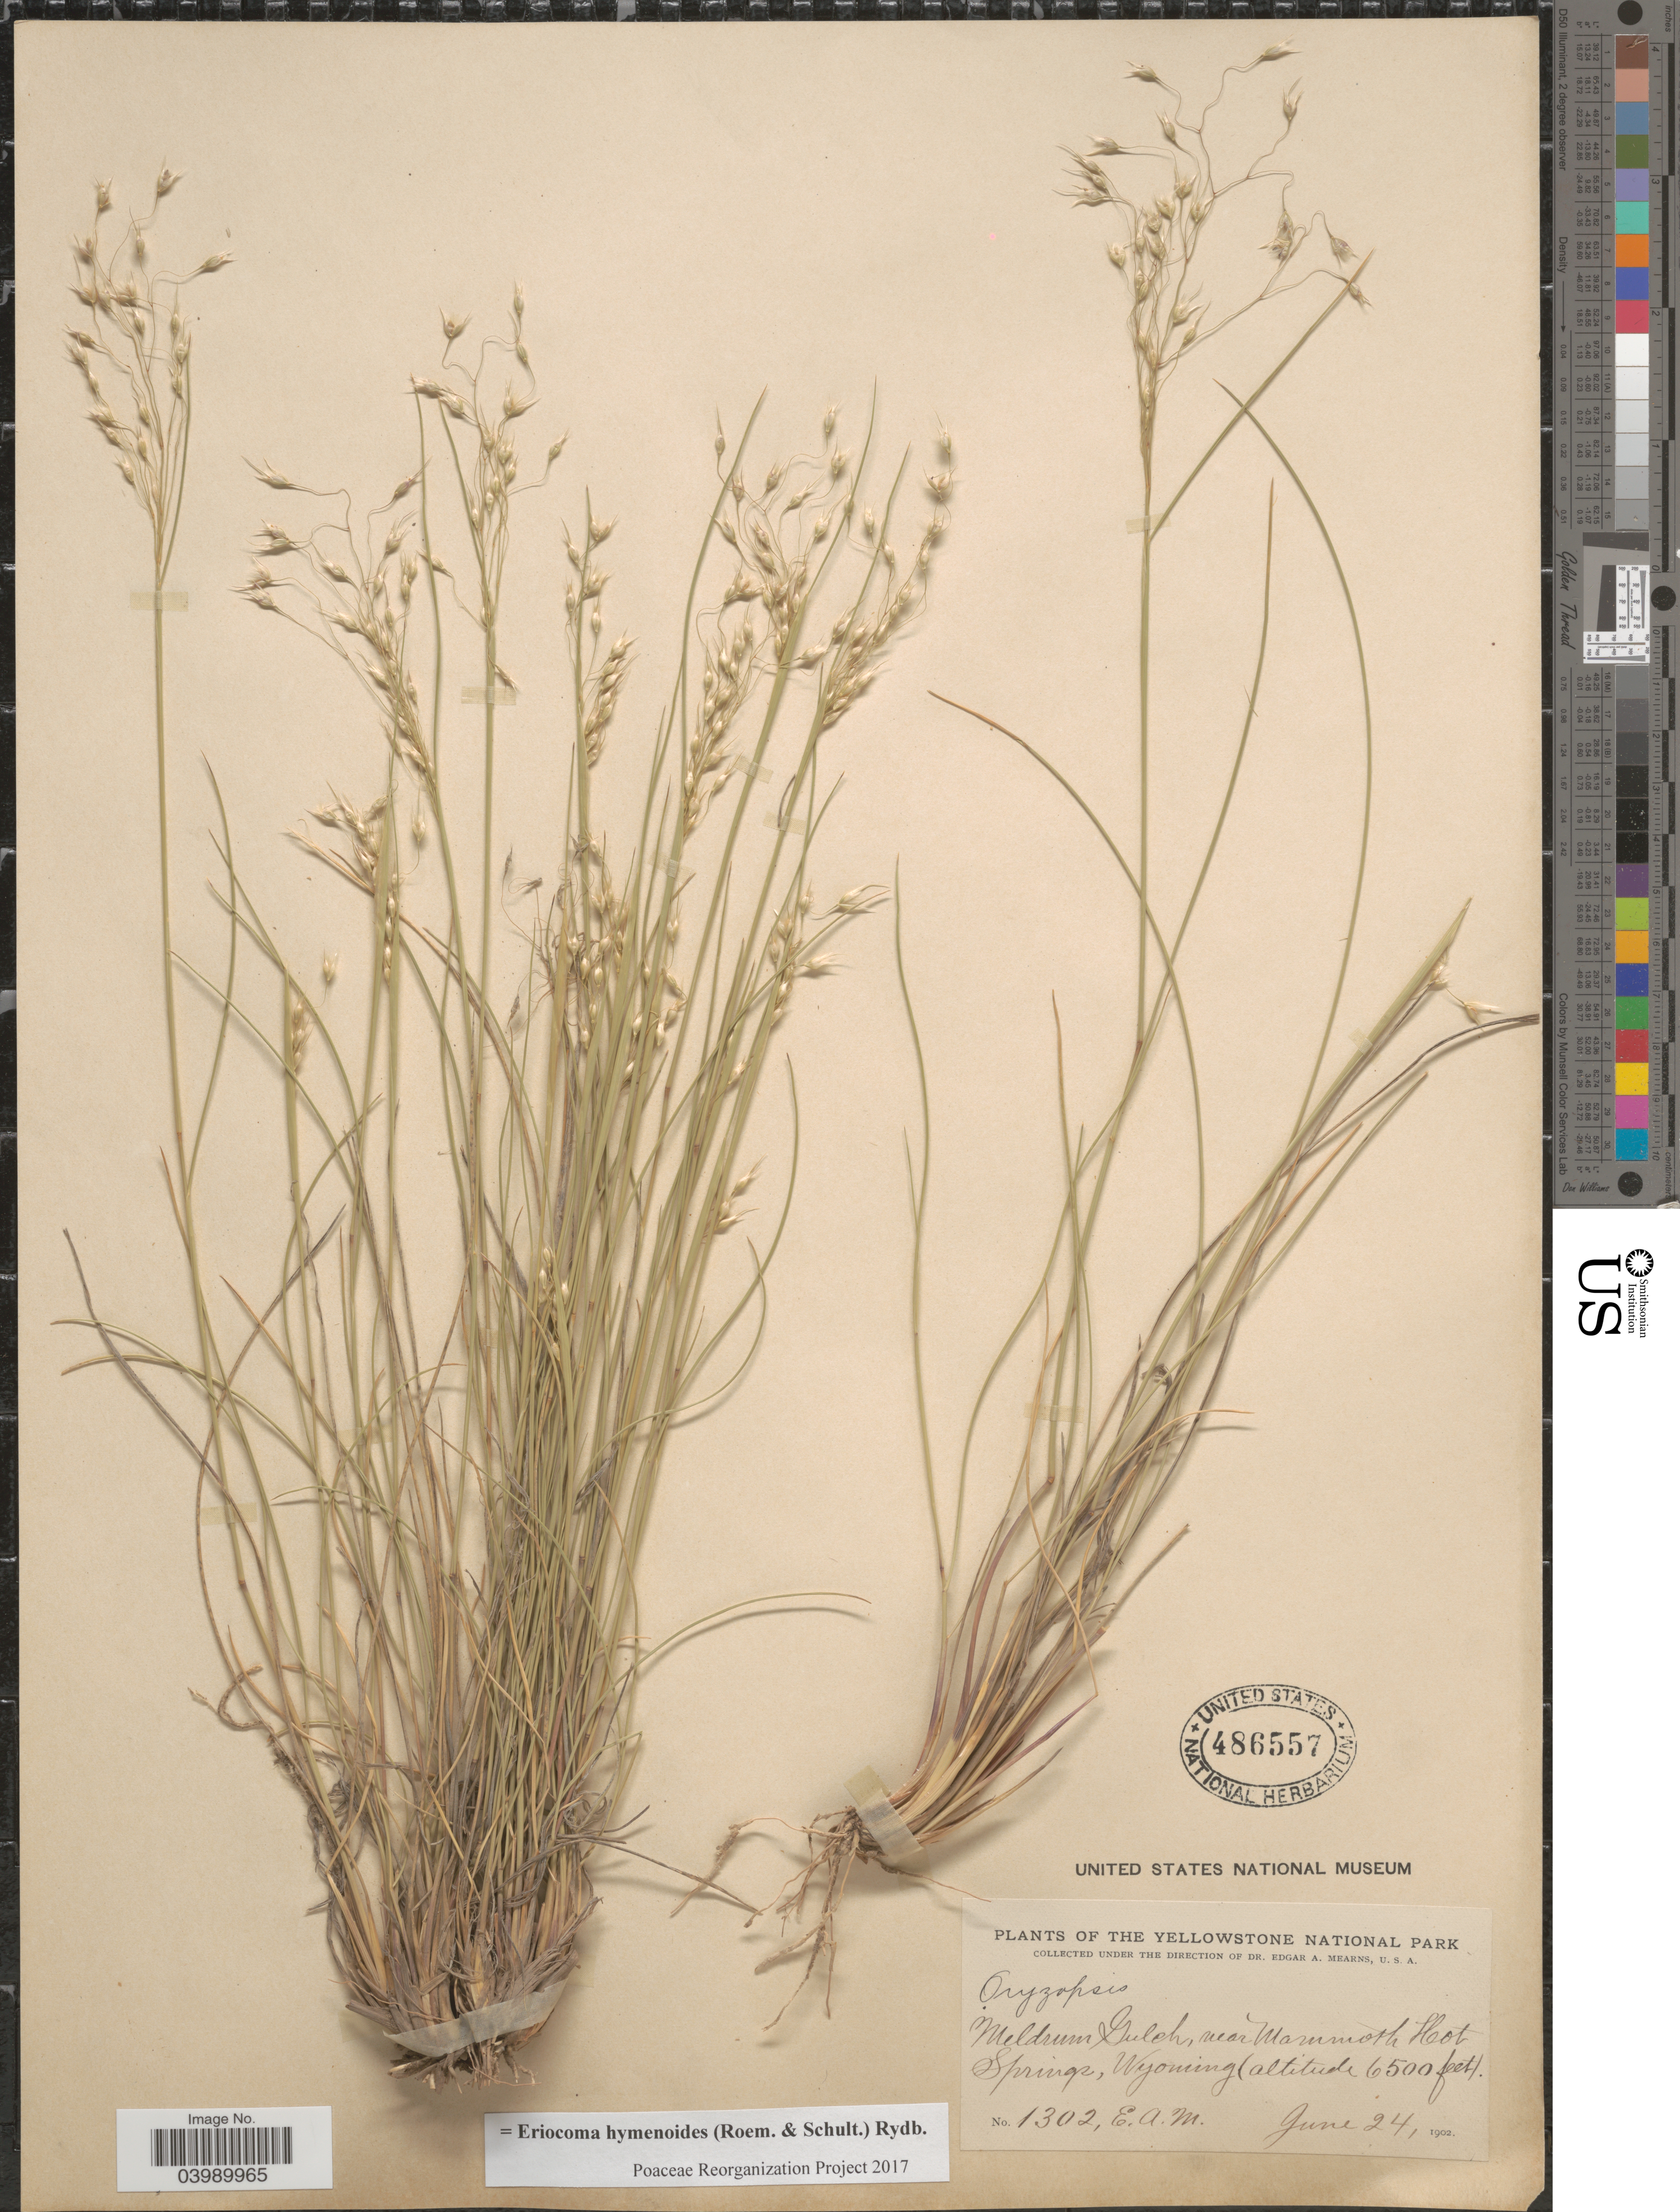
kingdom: Plantae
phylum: Tracheophyta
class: Liliopsida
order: Poales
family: Poaceae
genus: Eriocoma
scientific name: Eriocoma hymenoides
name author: (Roem. & Schult.) Rydb.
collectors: E. A. Mearns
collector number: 1302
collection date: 1902-06-24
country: United States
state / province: Wyoming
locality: The Yellowstone National Park. Meldrum Gulch, near Mammoth Hot Springs.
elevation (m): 1981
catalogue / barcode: US 486557